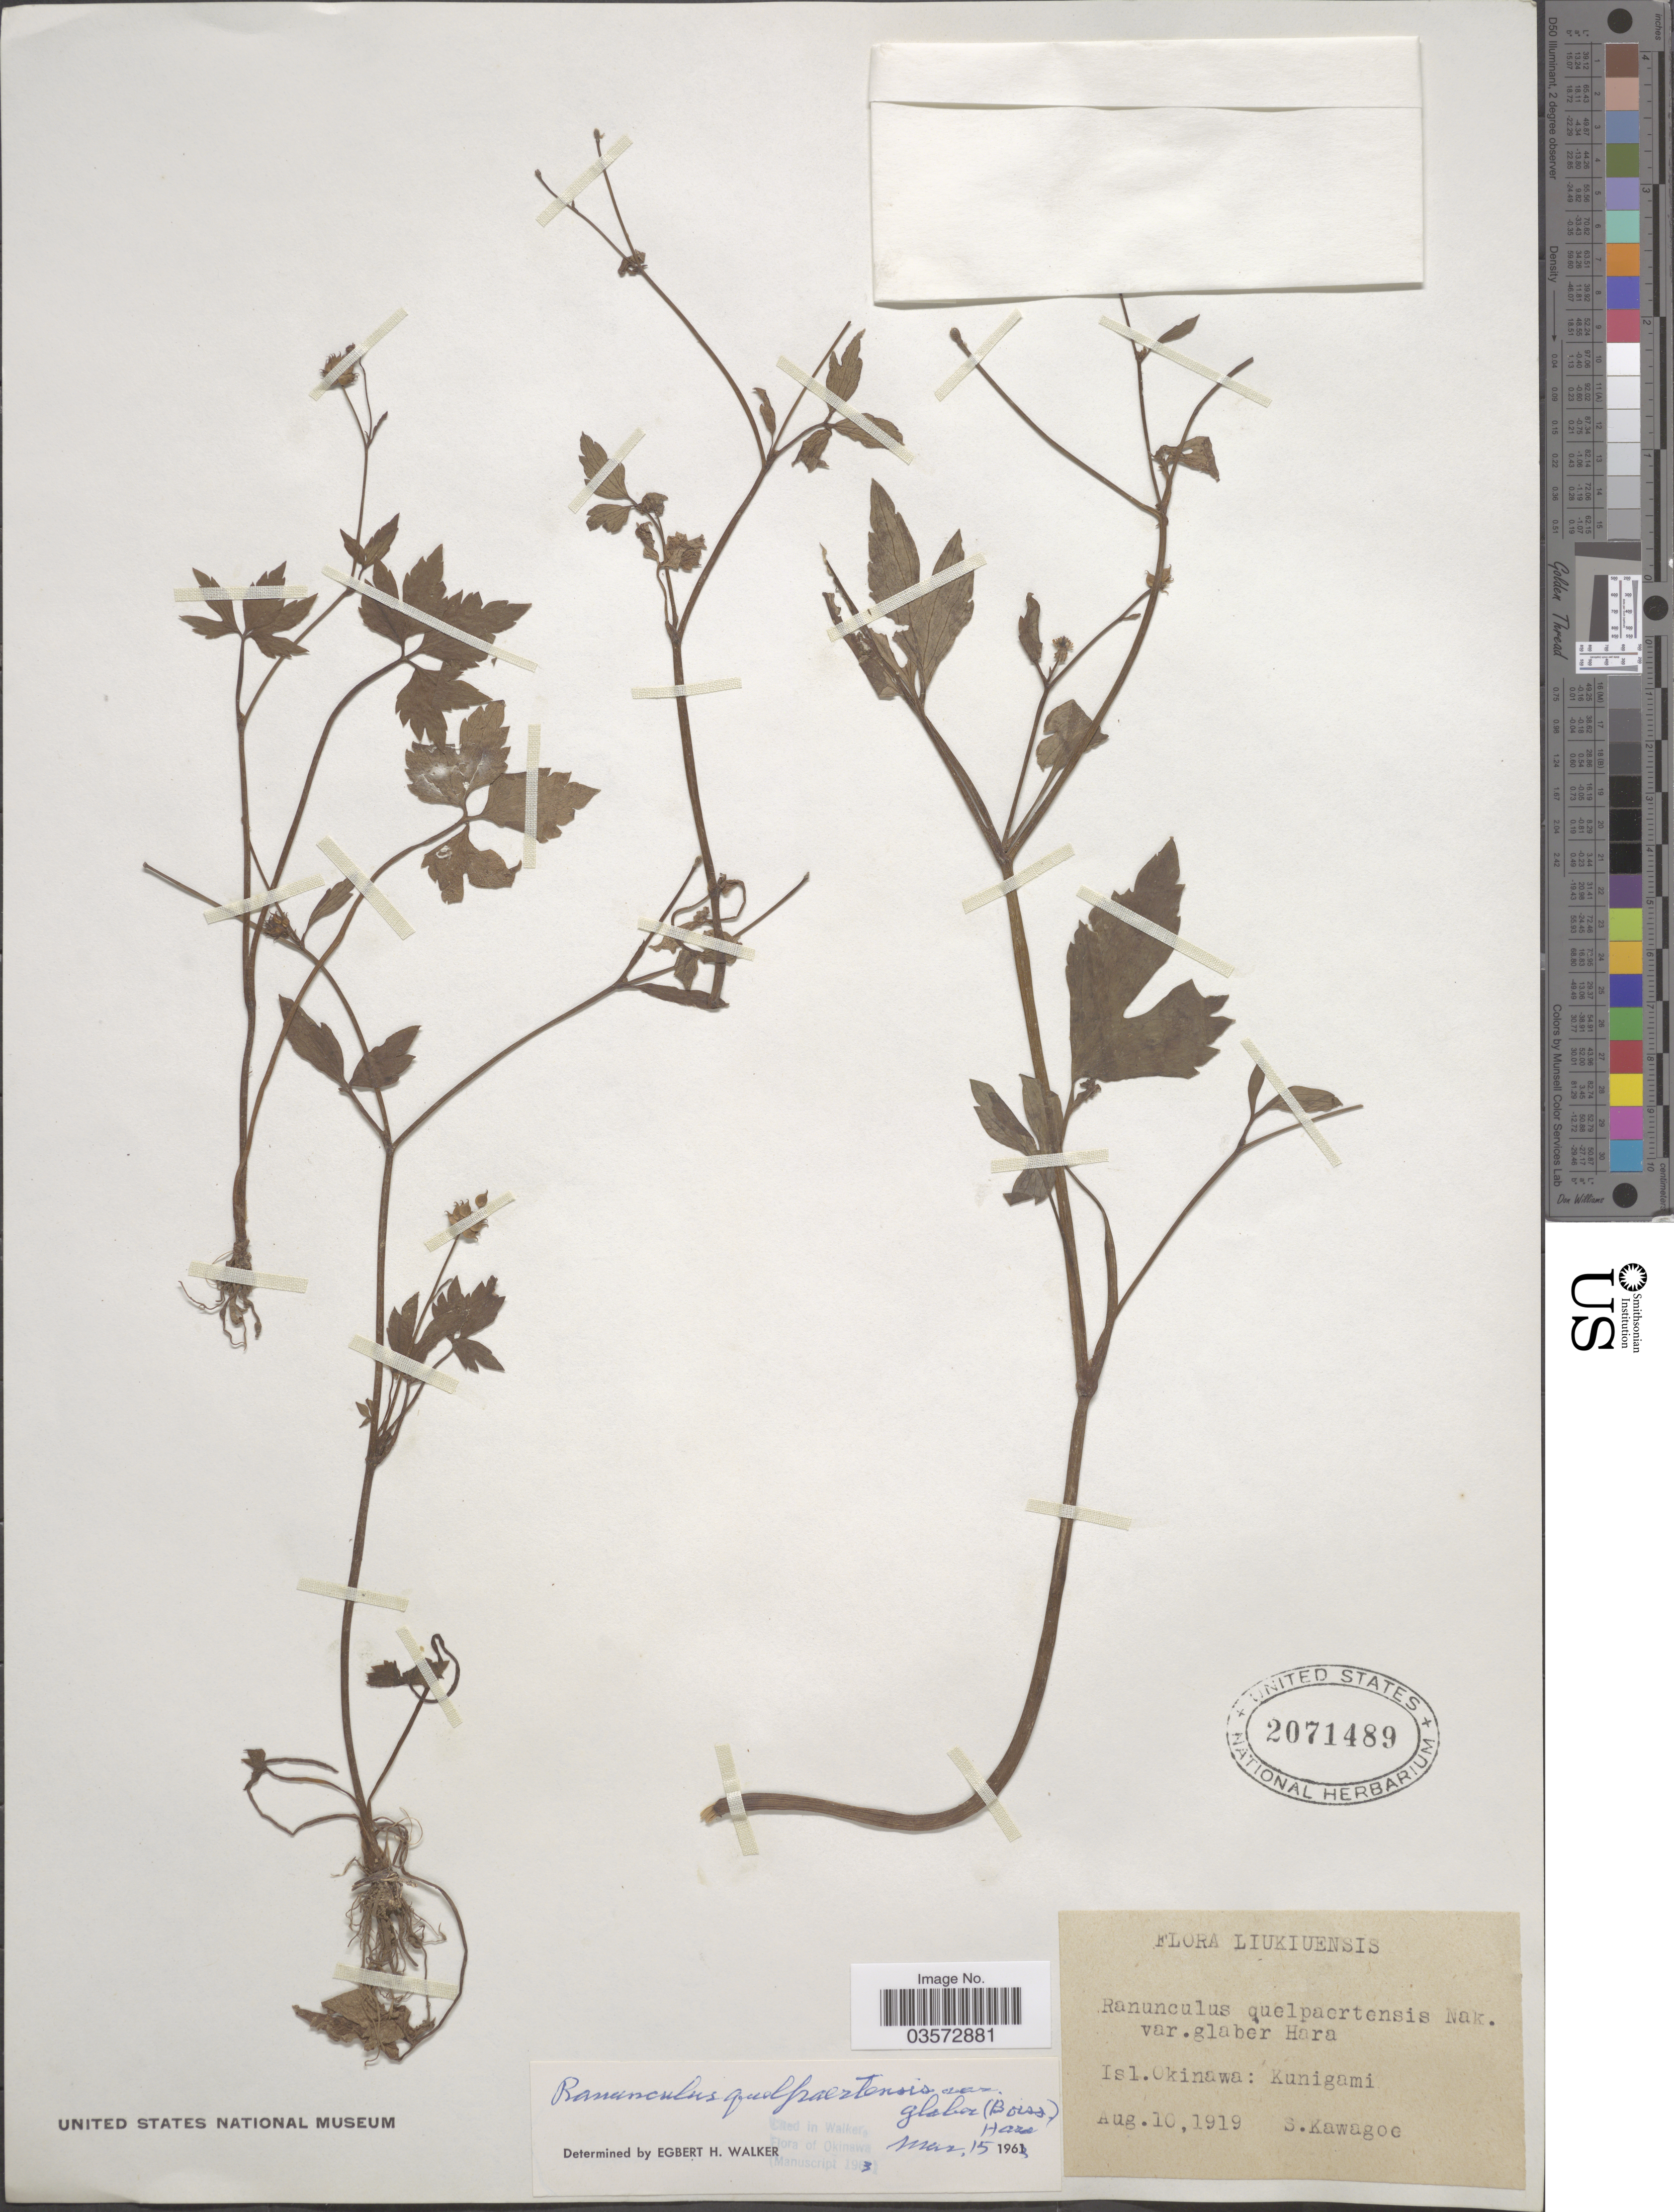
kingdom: Plantae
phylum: Tracheophyta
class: Magnoliopsida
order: Ranunculales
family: Ranunculaceae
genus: Ranunculus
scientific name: Ranunculus quelpaertensis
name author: Nakai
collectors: S. Kawagoe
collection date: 1919-08-10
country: Japan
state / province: Okinawa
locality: Liukiuensis. Kunigami.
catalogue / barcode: US 2071489